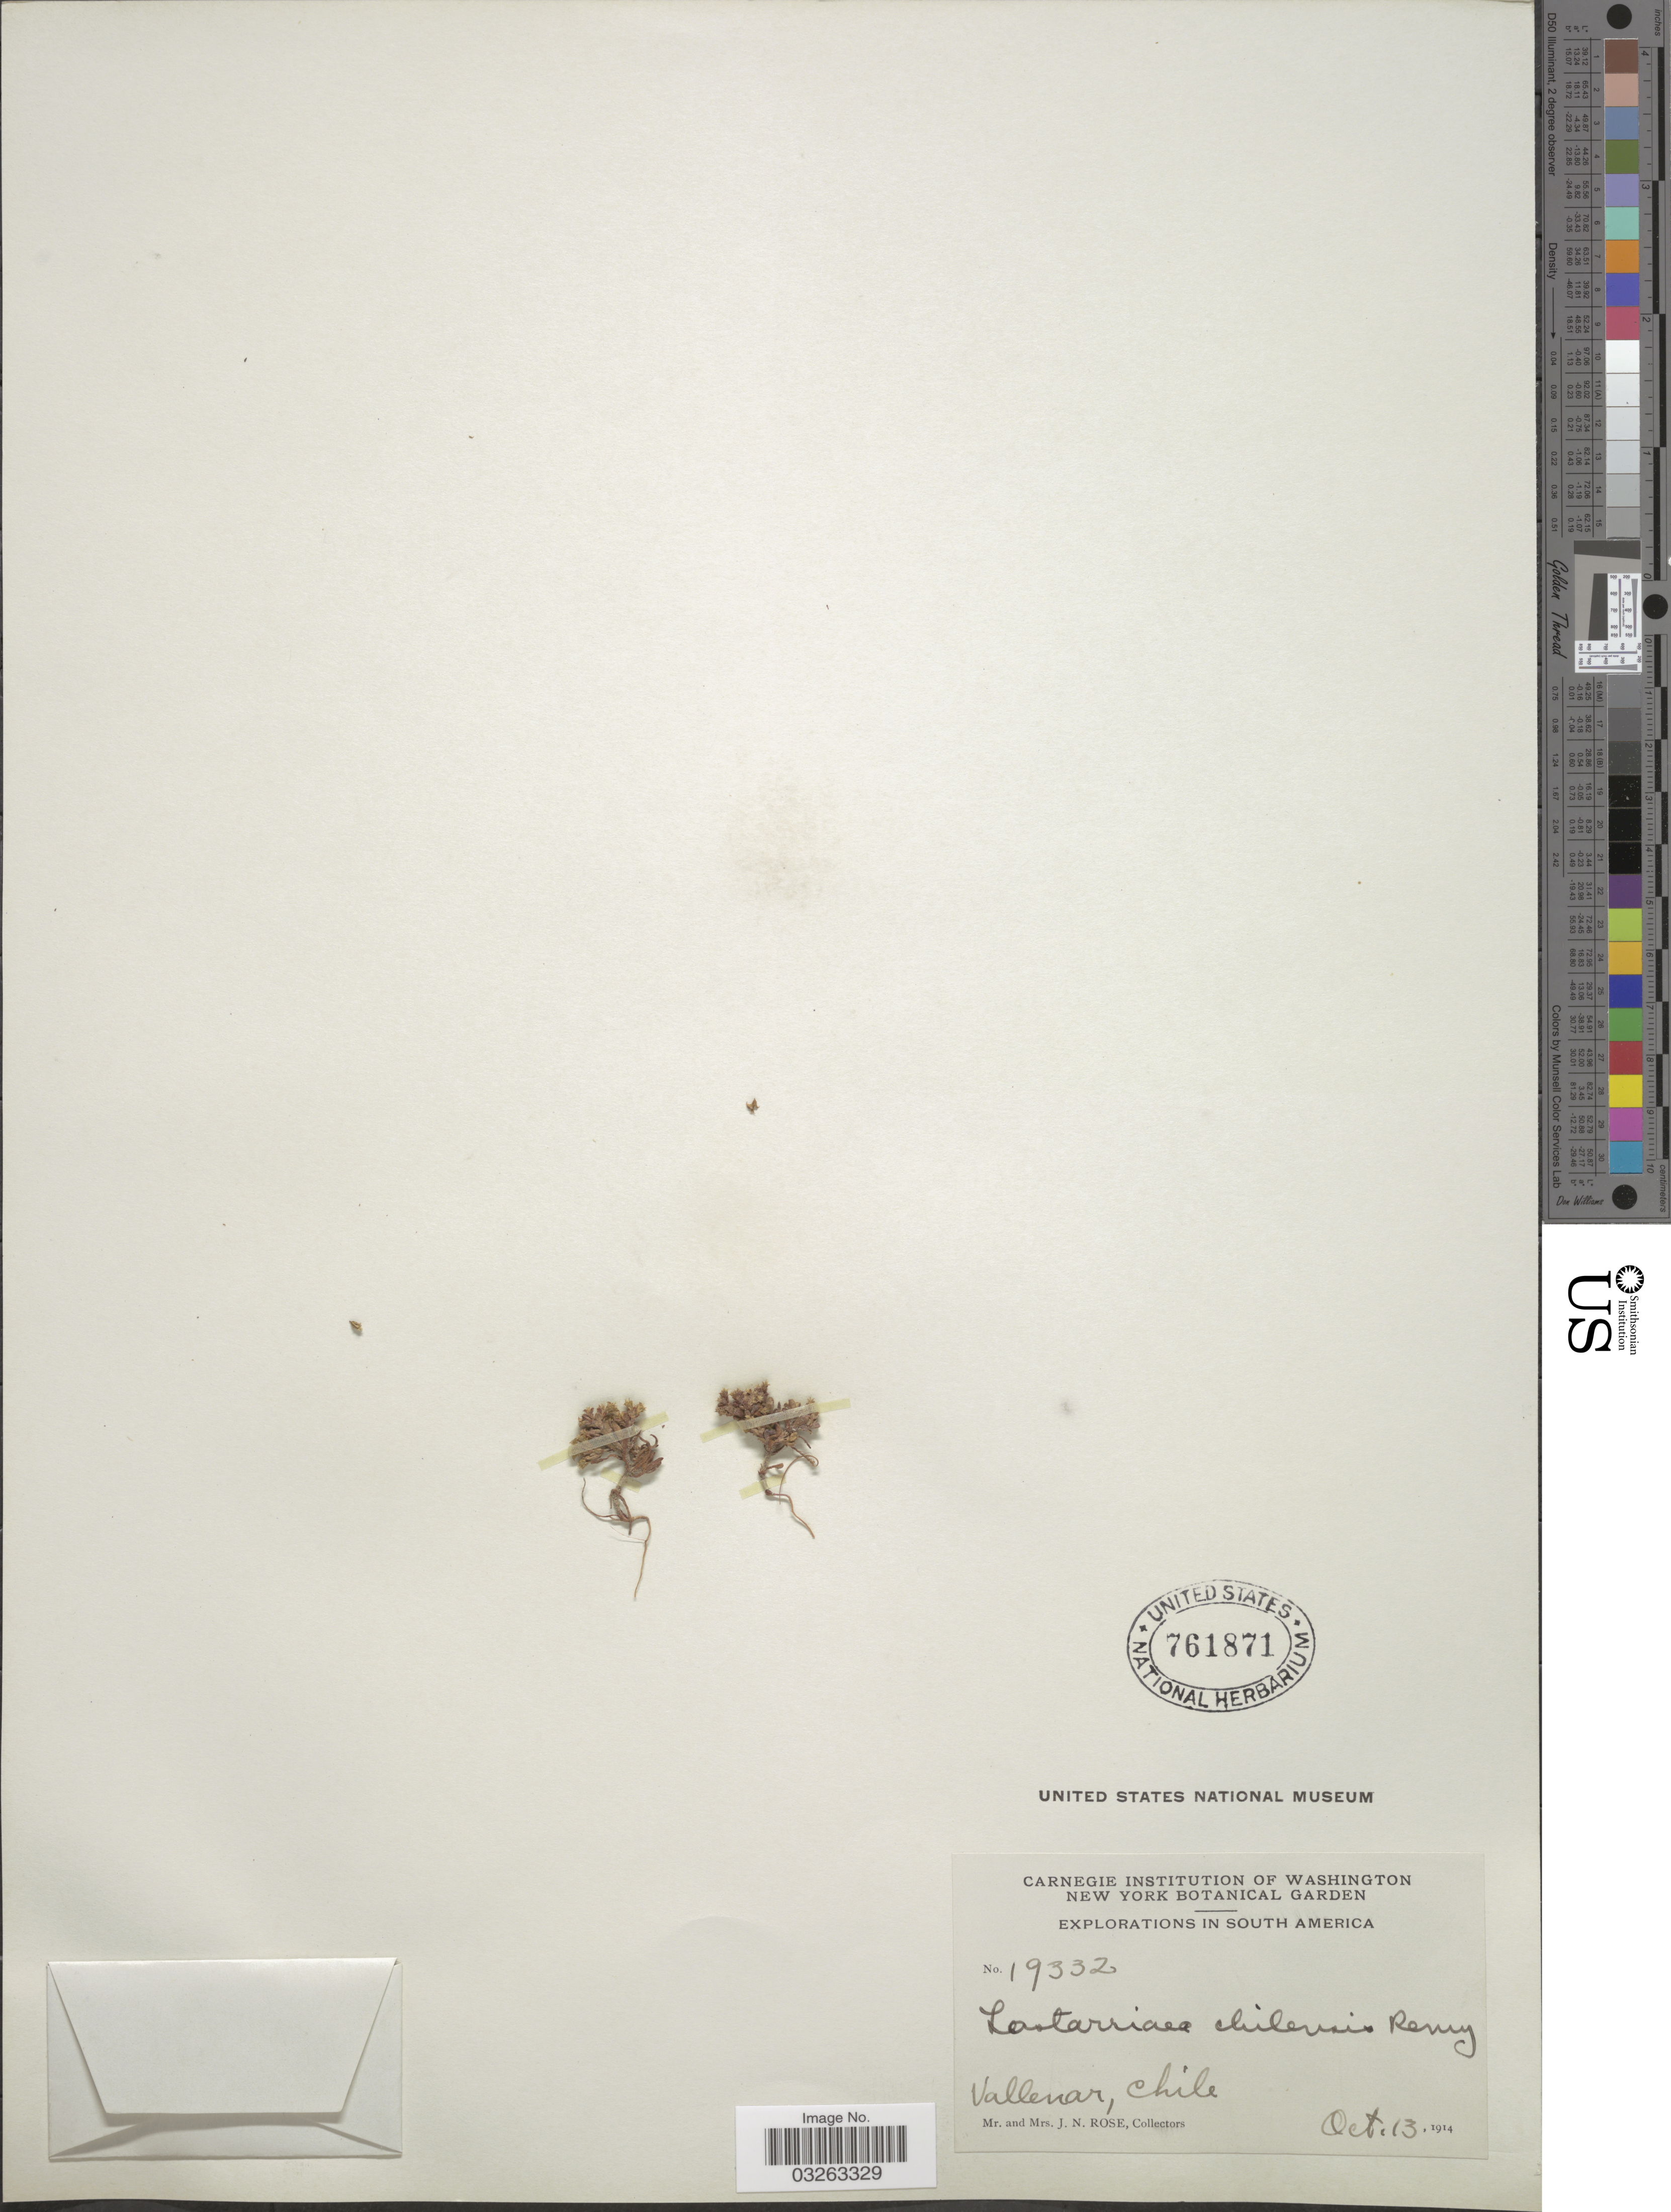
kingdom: Plantae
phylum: Tracheophyta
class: Magnoliopsida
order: Caryophyllales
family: Polygonaceae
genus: Lastarriaea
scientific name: Lastarriaea chilensis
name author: J. Rémy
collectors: J. N. Rose & L. B. Rose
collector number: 19332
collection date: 1914-10-13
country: Chile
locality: Vallenar.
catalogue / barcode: US 761871